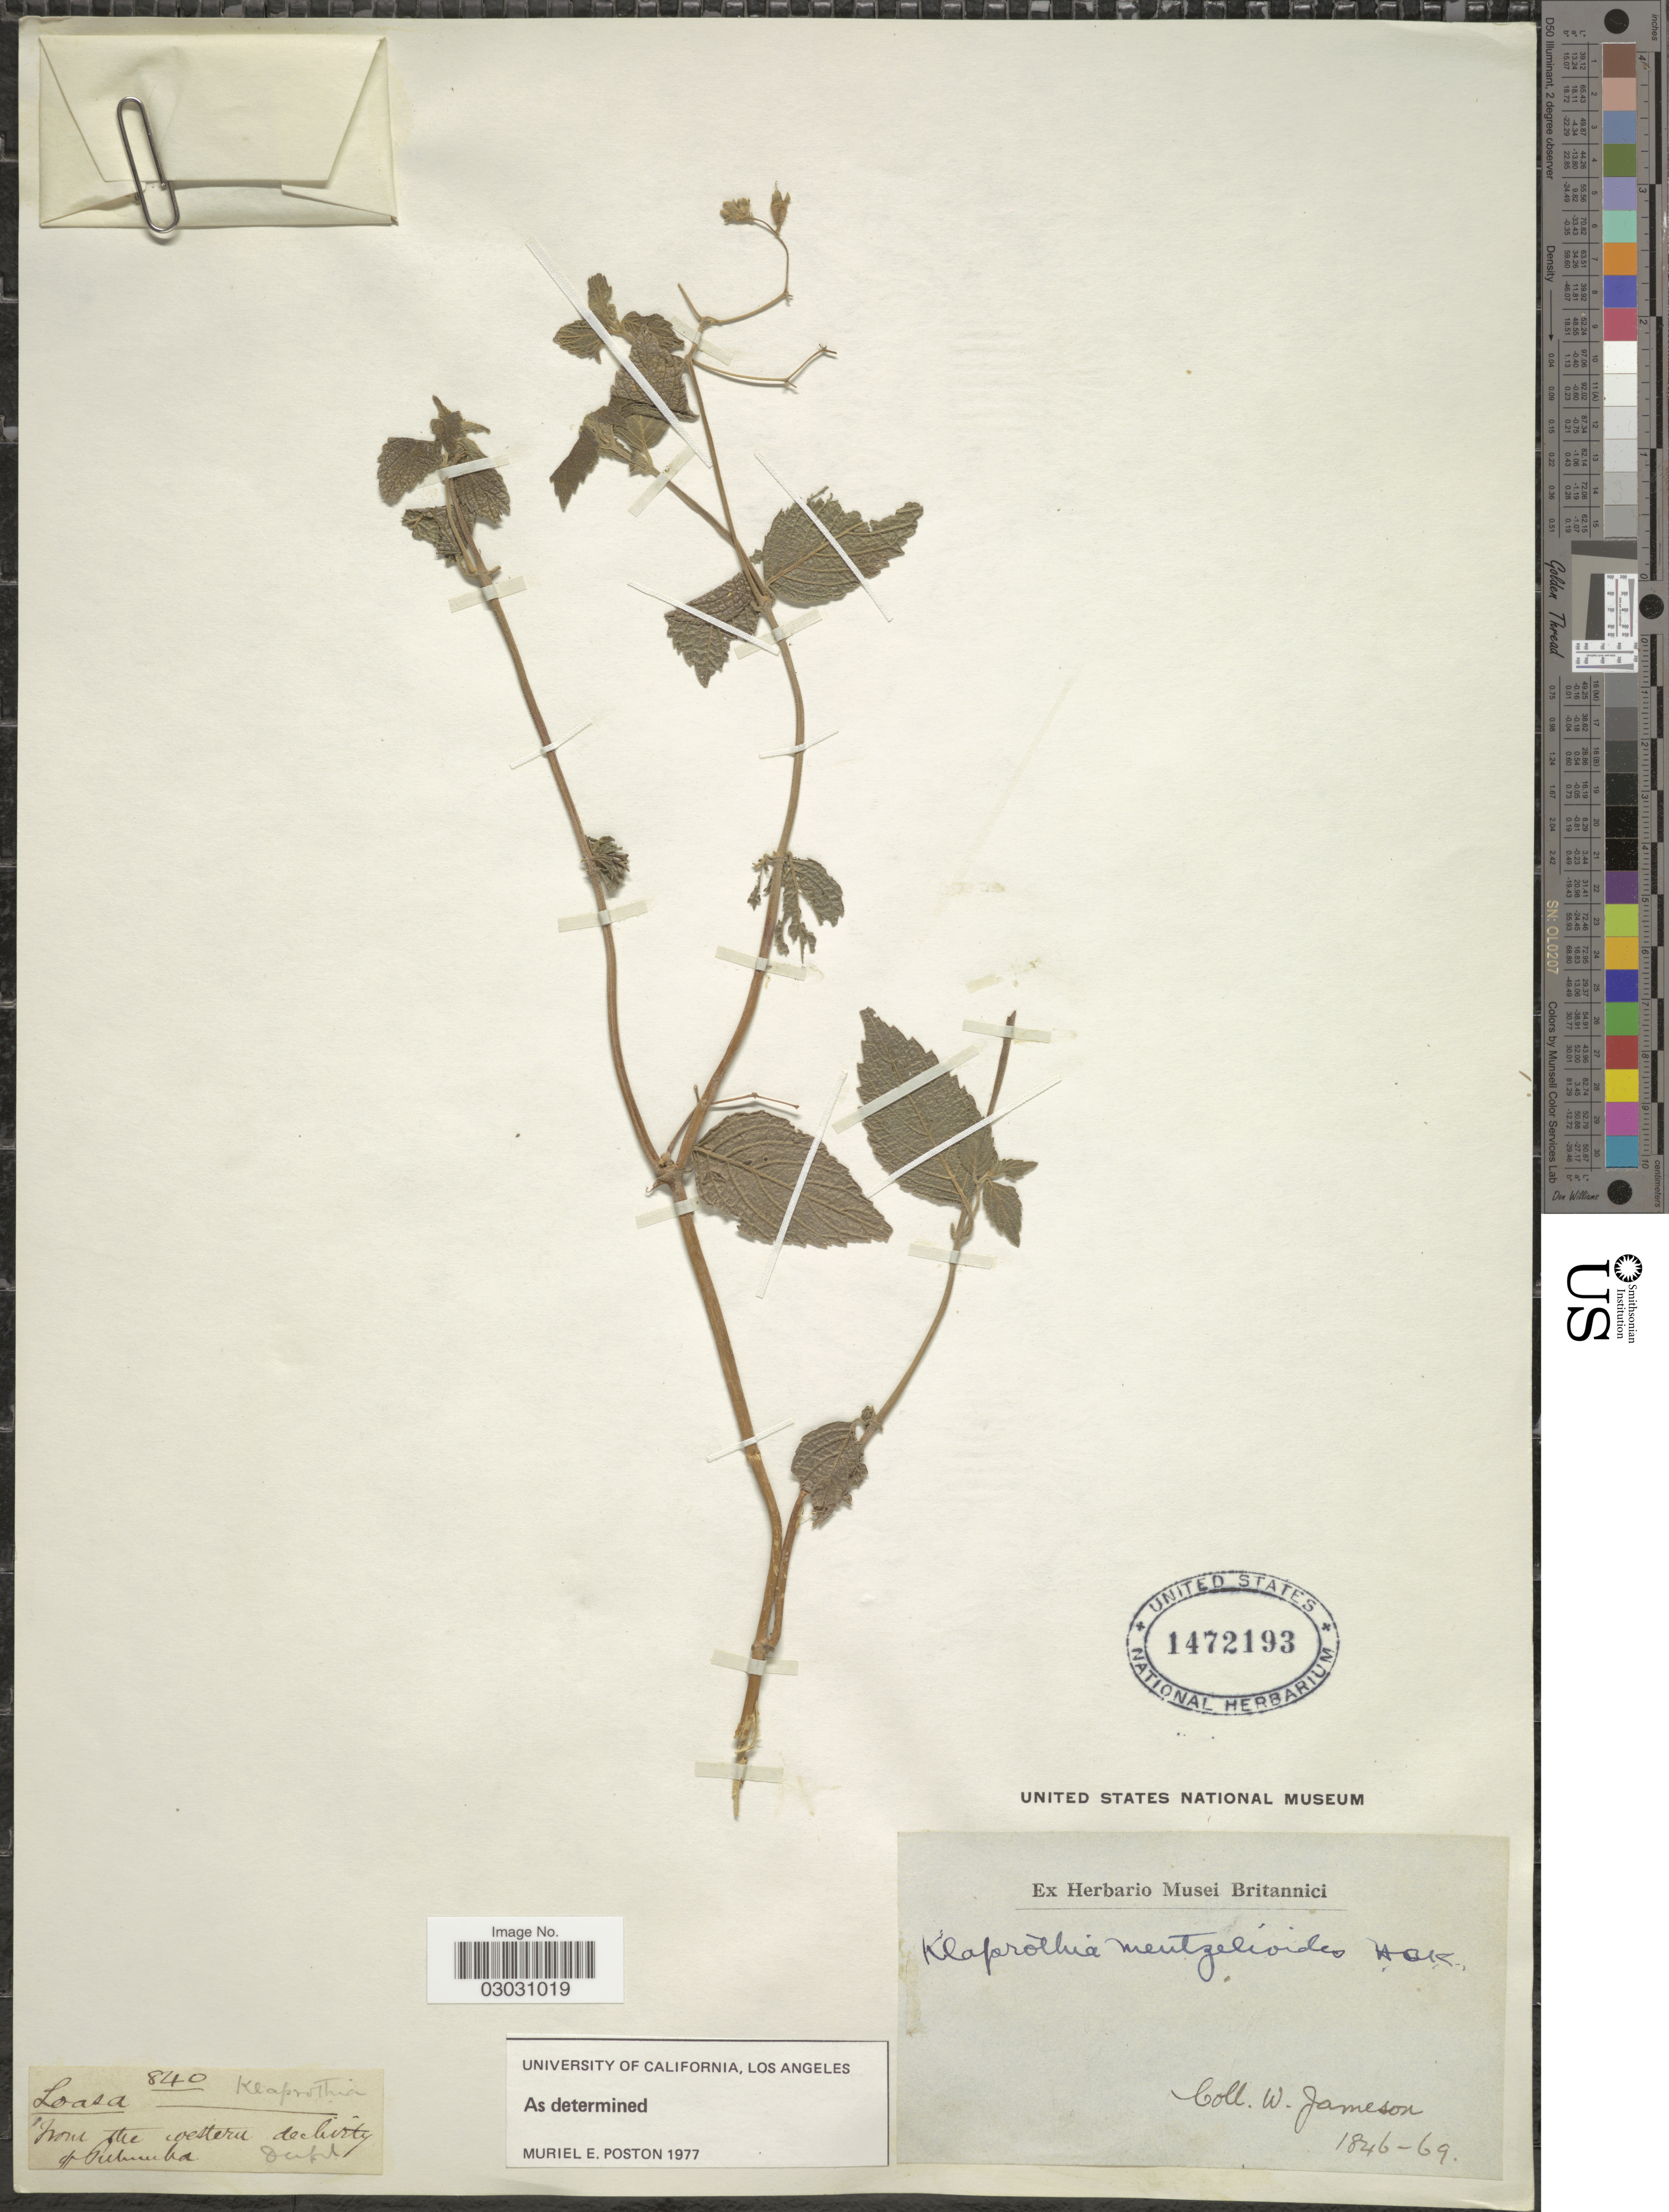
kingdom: Plantae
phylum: Tracheophyta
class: Magnoliopsida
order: Cornales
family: Loasaceae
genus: Klaprothia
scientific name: Klaprothia mentzelioides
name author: Kunth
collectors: W. Jameson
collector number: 840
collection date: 1846/1869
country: Colombia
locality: The western declivity of Columbia.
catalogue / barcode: US 1472193